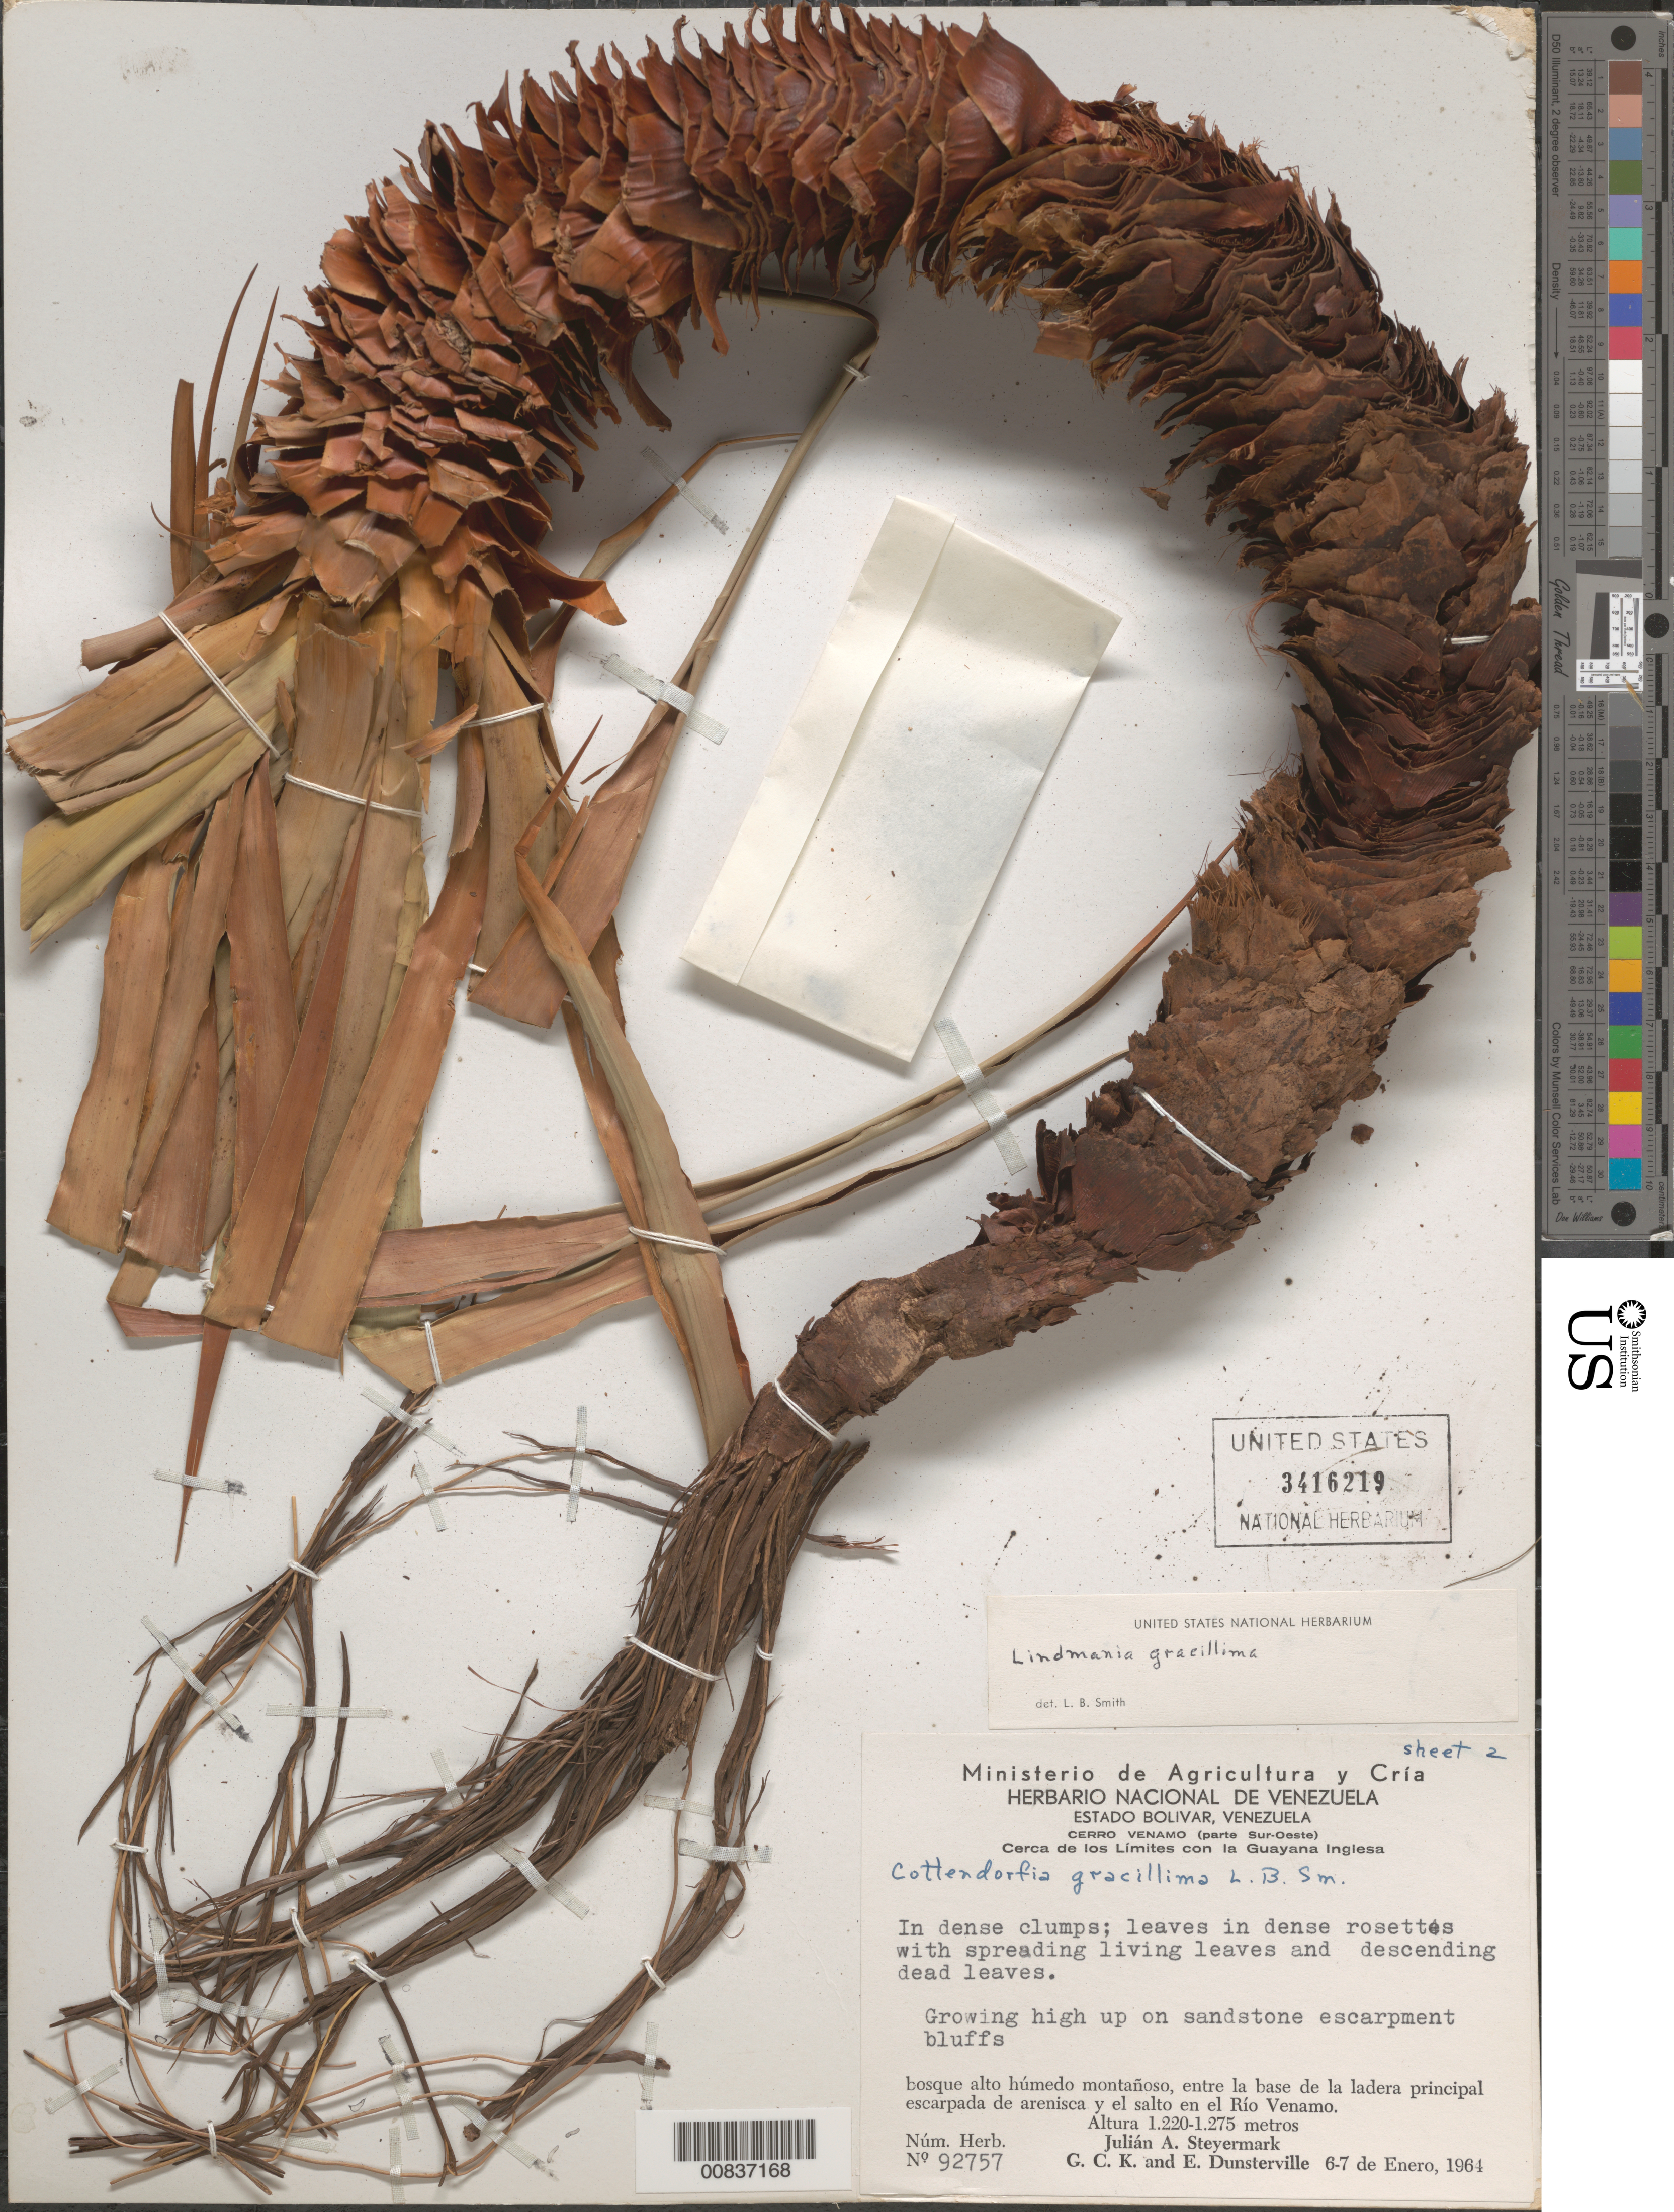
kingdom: Plantae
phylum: Tracheophyta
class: Liliopsida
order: Poales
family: Bromeliaceae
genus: Lindmania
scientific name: Lindmania gracillima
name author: (L.B. Sm.) L.B. Sm.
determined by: Smith, Lyman B., (US), NMNH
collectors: J. Steyermark, G. C. K. Dunsterville & E. Dunsterville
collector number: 92757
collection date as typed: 6-Jan-64 to 7-Jan-64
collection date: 1964-01-06/1964-01-07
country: Venezuela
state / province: Bolívar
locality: Cerro Venamo, entre la base de la ladera principal escarpada de arenisca y el salto en el Río Venamo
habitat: Base of sandstone escarpment; bosque alto húmedo montañoso; growing high up on the sandstone escarpment bluffs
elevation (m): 1220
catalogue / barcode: US 3416219